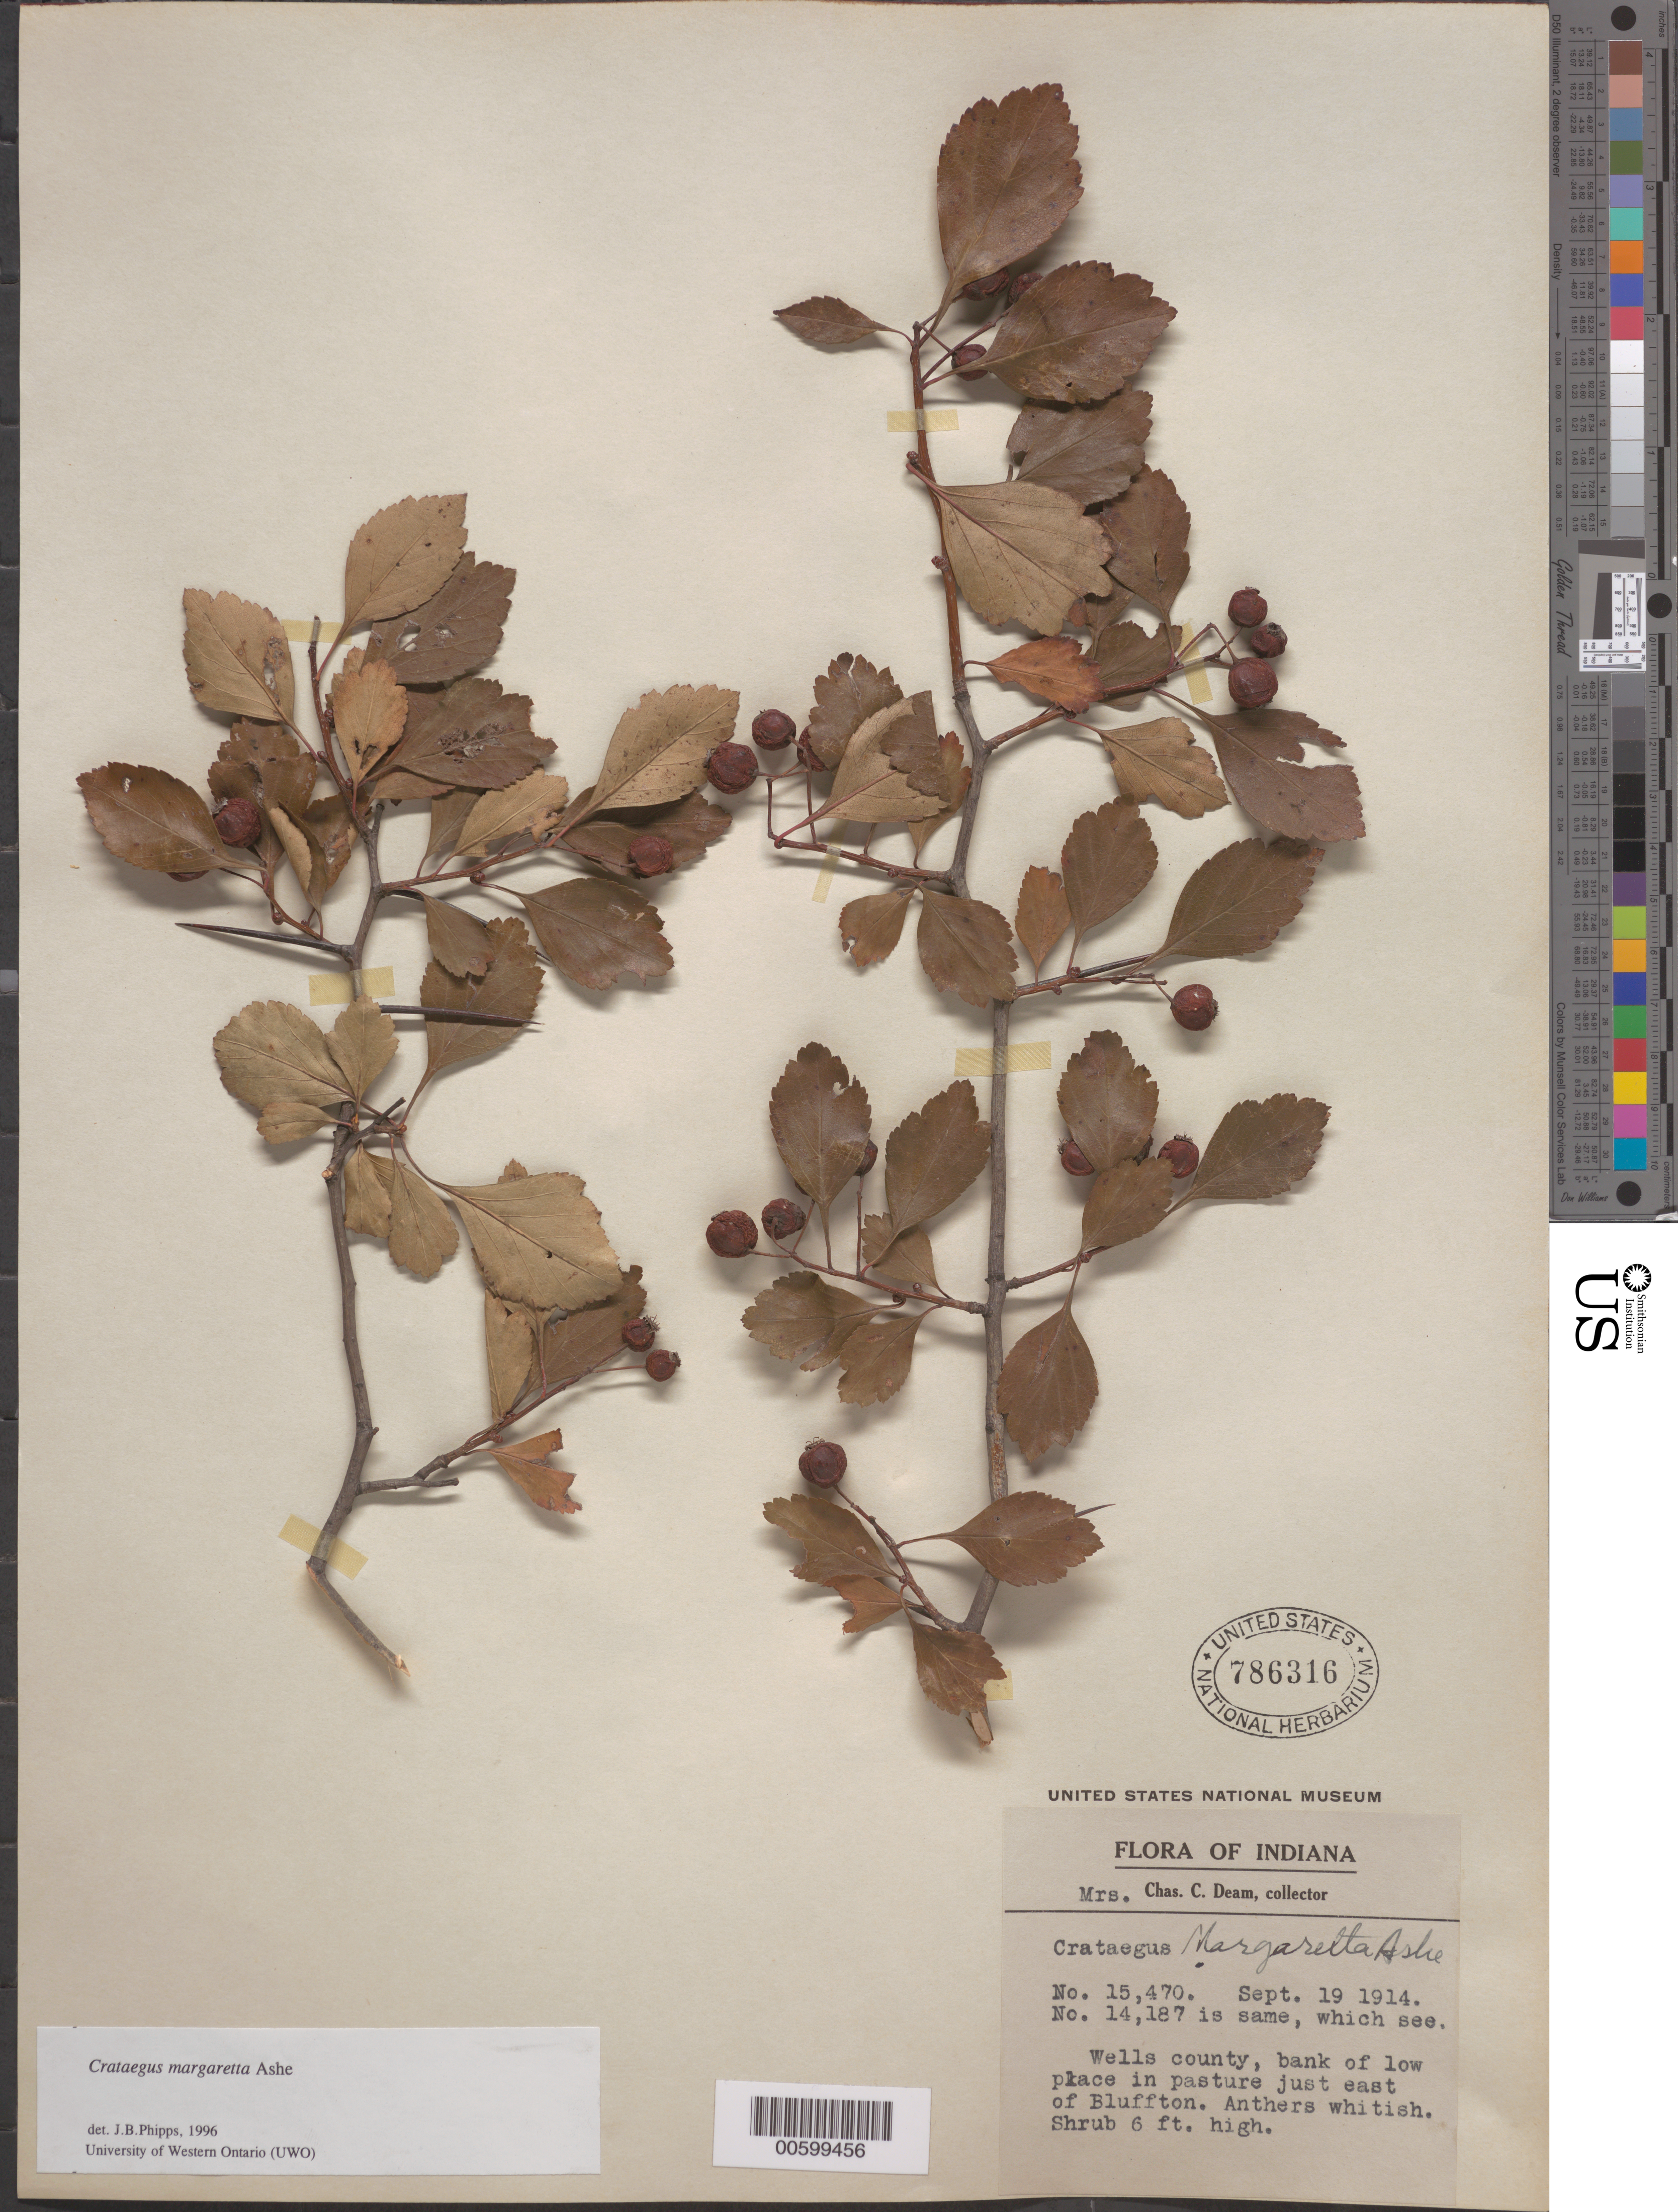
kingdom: Plantae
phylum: Tracheophyta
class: Magnoliopsida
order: Rosales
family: Rosaceae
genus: Crataegus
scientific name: Crataegus margarettae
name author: Ashe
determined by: Phipps, James B., (UWO), University of Western Ontario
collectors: C. C. Deam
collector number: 15470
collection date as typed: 19 Sep 1914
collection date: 1914-09-19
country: United States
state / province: Indiana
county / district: Wells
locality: Just E of Bluffton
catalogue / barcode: US 786316